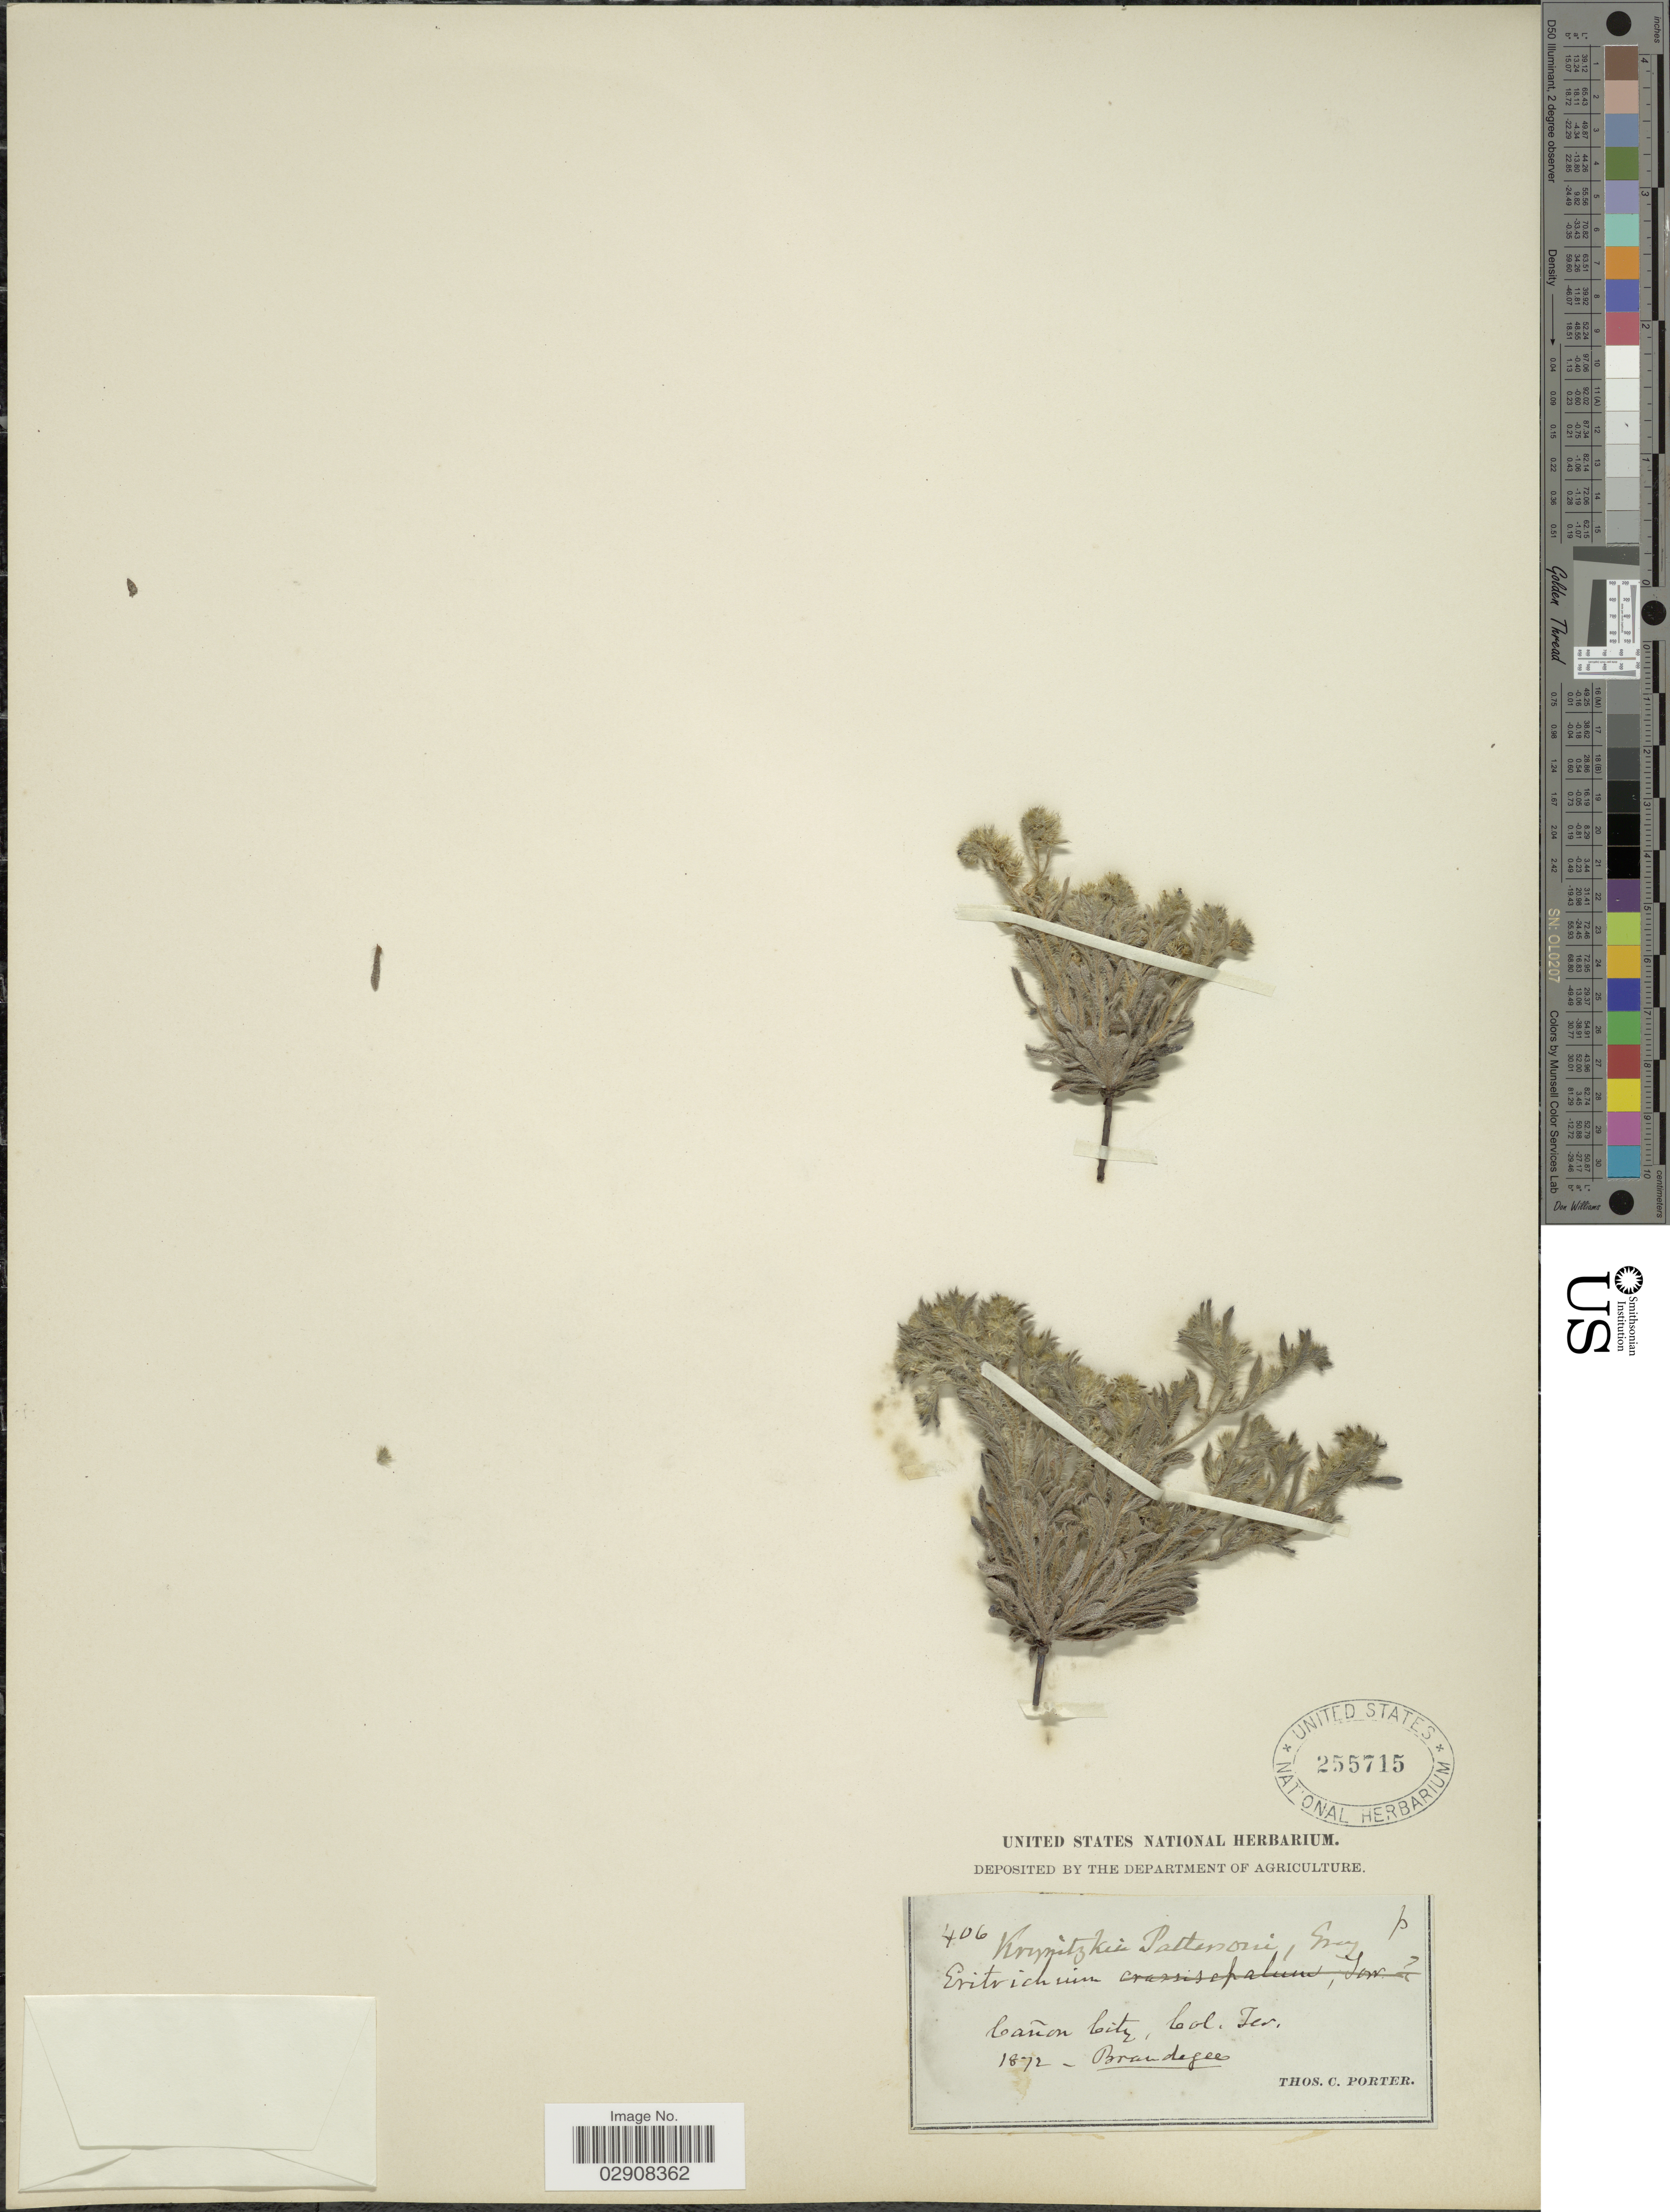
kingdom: Plantae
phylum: Tracheophyta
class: Magnoliopsida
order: Boraginales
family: Boraginaceae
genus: Cryptantha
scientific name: Cryptantha pattersonii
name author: (A. Gray) S.W. Greene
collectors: -- Brandegee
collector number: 406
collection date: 1872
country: United States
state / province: Colorado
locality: Cañon City, Col, Ter.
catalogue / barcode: US 255715